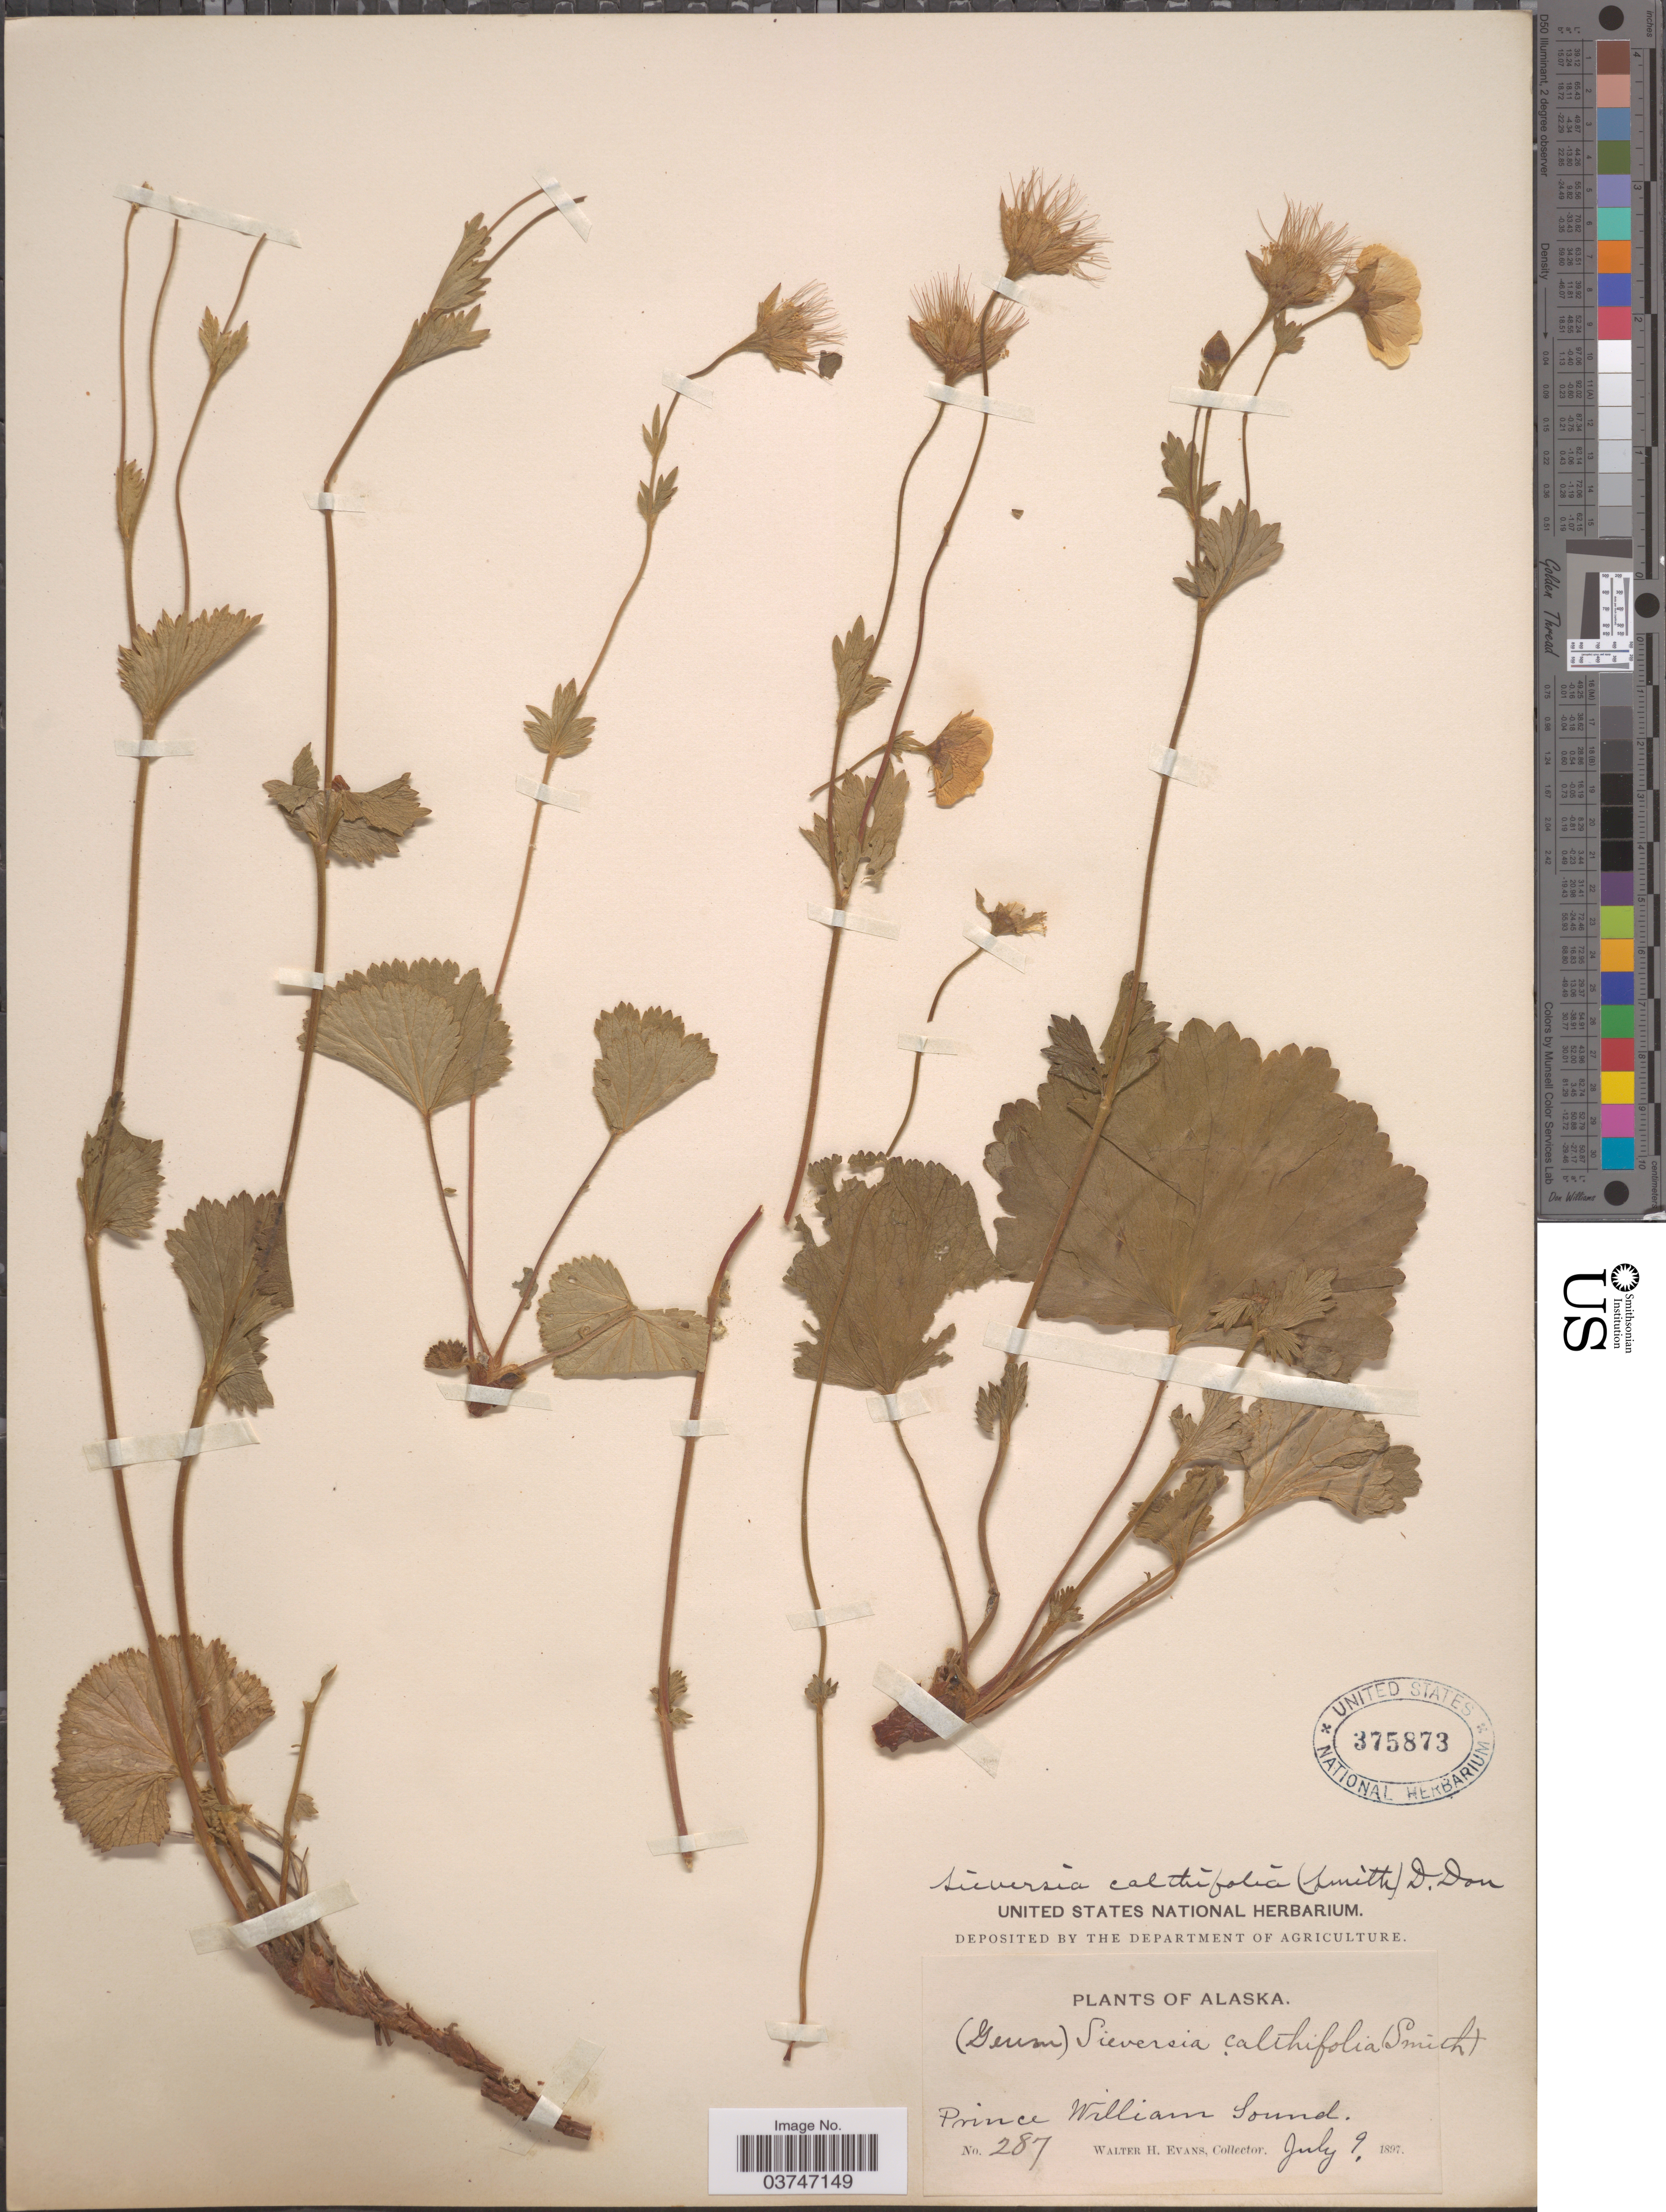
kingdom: Plantae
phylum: Tracheophyta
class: Magnoliopsida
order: Rosales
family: Rosaceae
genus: Geum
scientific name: Geum calthifolium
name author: Menzies ex Sm.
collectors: W. H. Evans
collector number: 287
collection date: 1897-07-09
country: United States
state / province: Alaska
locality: Prince William Sound.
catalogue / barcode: US 375873